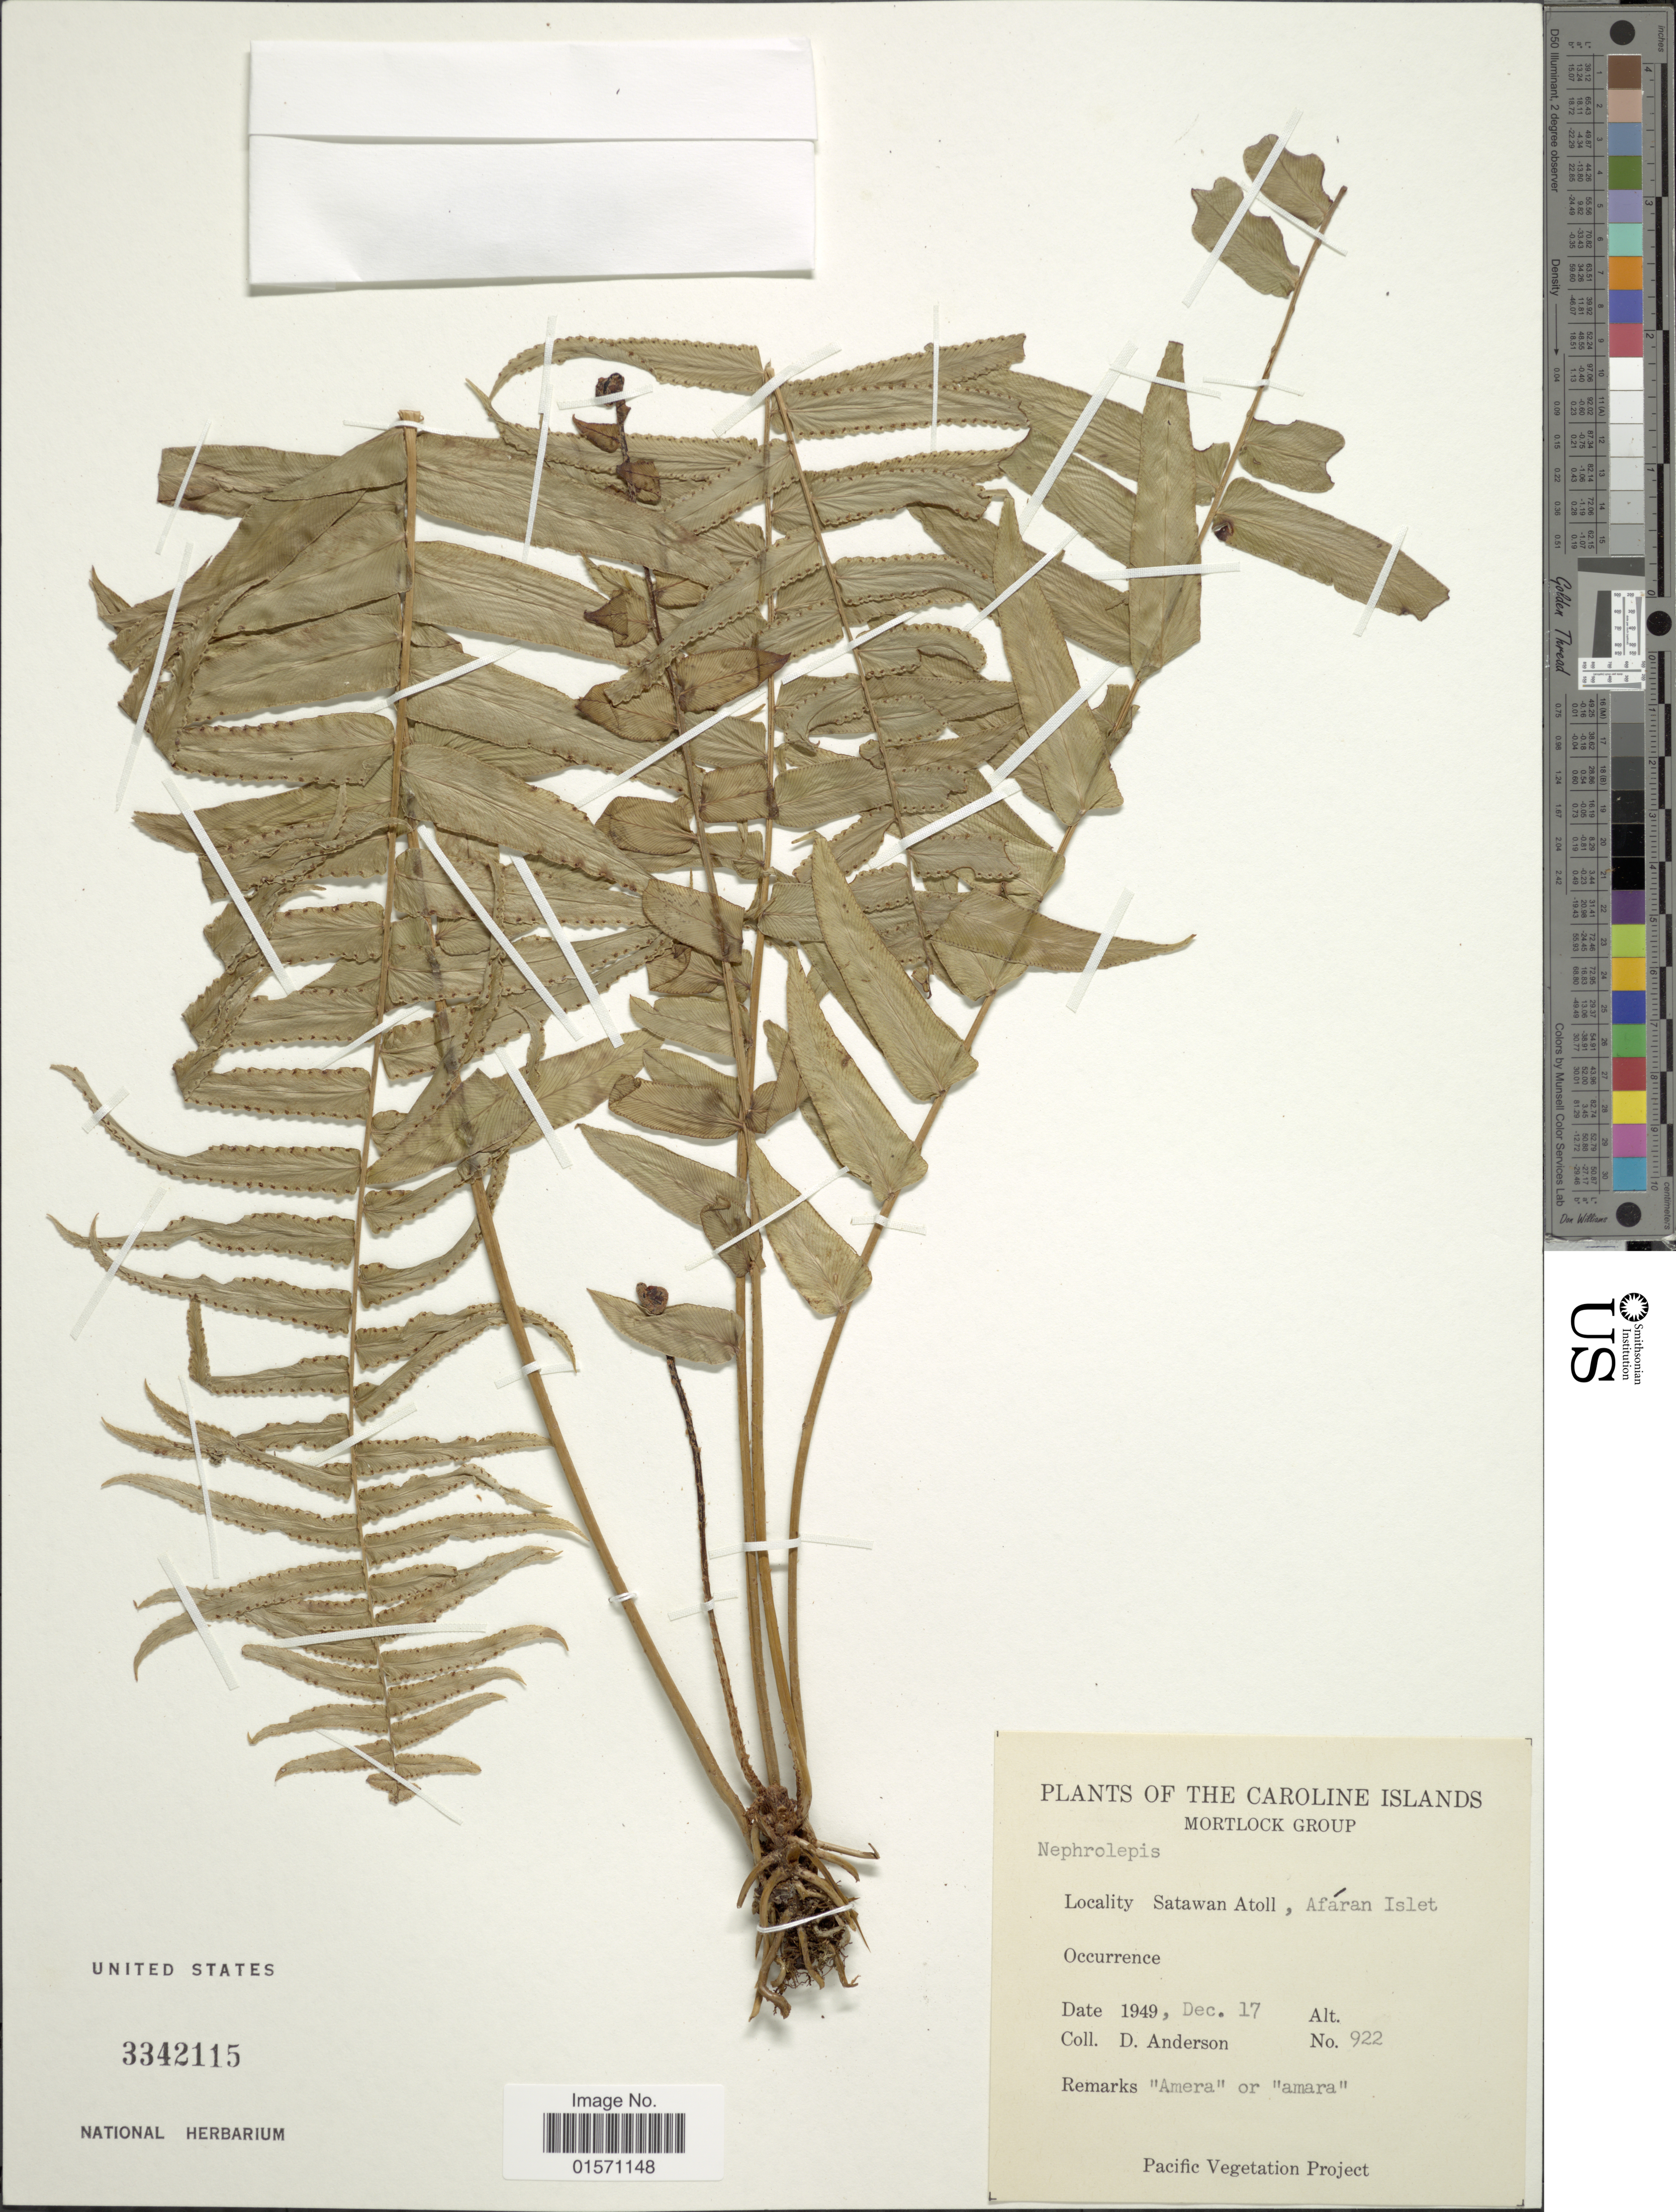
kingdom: Plantae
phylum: Tracheophyta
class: Polypodiopsida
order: Polypodiales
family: Nephrolepidaceae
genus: Nephrolepis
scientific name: Nephrolepis saligna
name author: Cav.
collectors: D. Anderson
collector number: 922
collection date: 1949-12-17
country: Micronesia, Federated States of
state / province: Truk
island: Satawan Atoll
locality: Mortlock Group. Satawan Atoll, Afáran Islet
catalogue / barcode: US 3342115